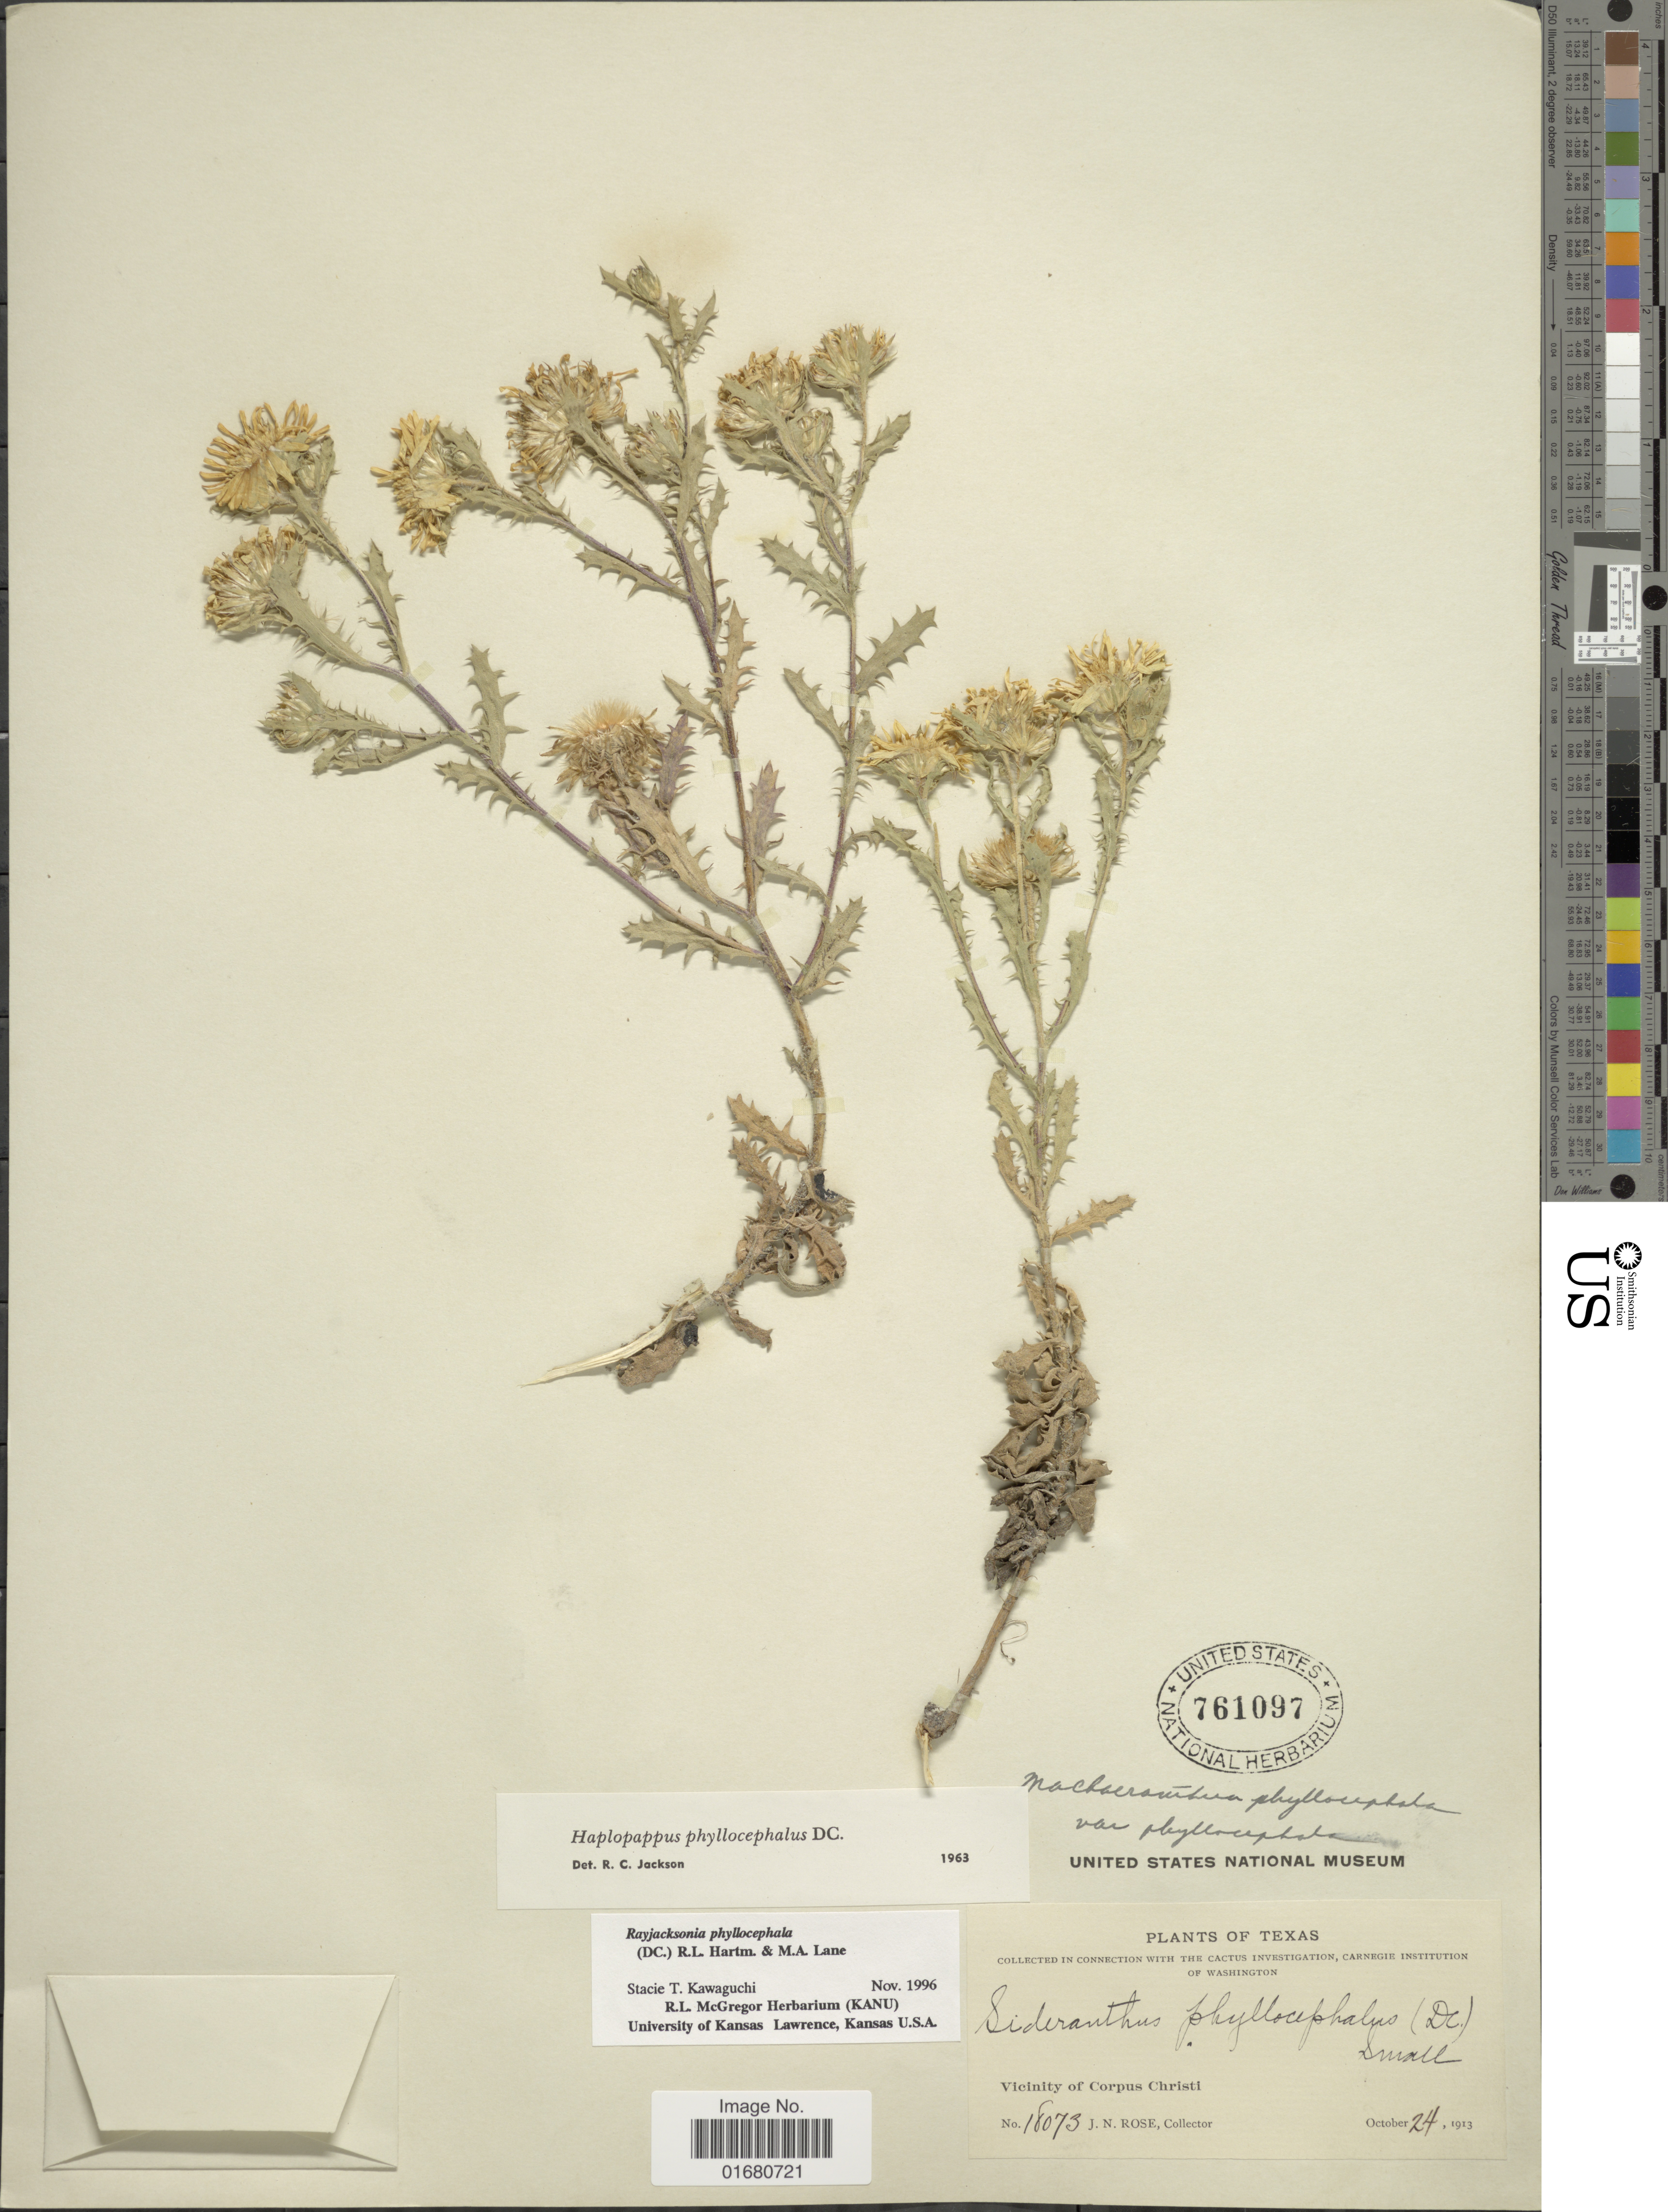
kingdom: Plantae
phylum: Tracheophyta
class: Magnoliopsida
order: Asterales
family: Asteraceae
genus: Rayjacksonia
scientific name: Rayjacksonia phyllocephala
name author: (DC.) R.L. Hartm. & M.A. Lane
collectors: J. N. Rose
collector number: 18073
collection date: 1913-10-24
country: United States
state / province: Texas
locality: Vicinity of Corpus Christi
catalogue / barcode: US 761097